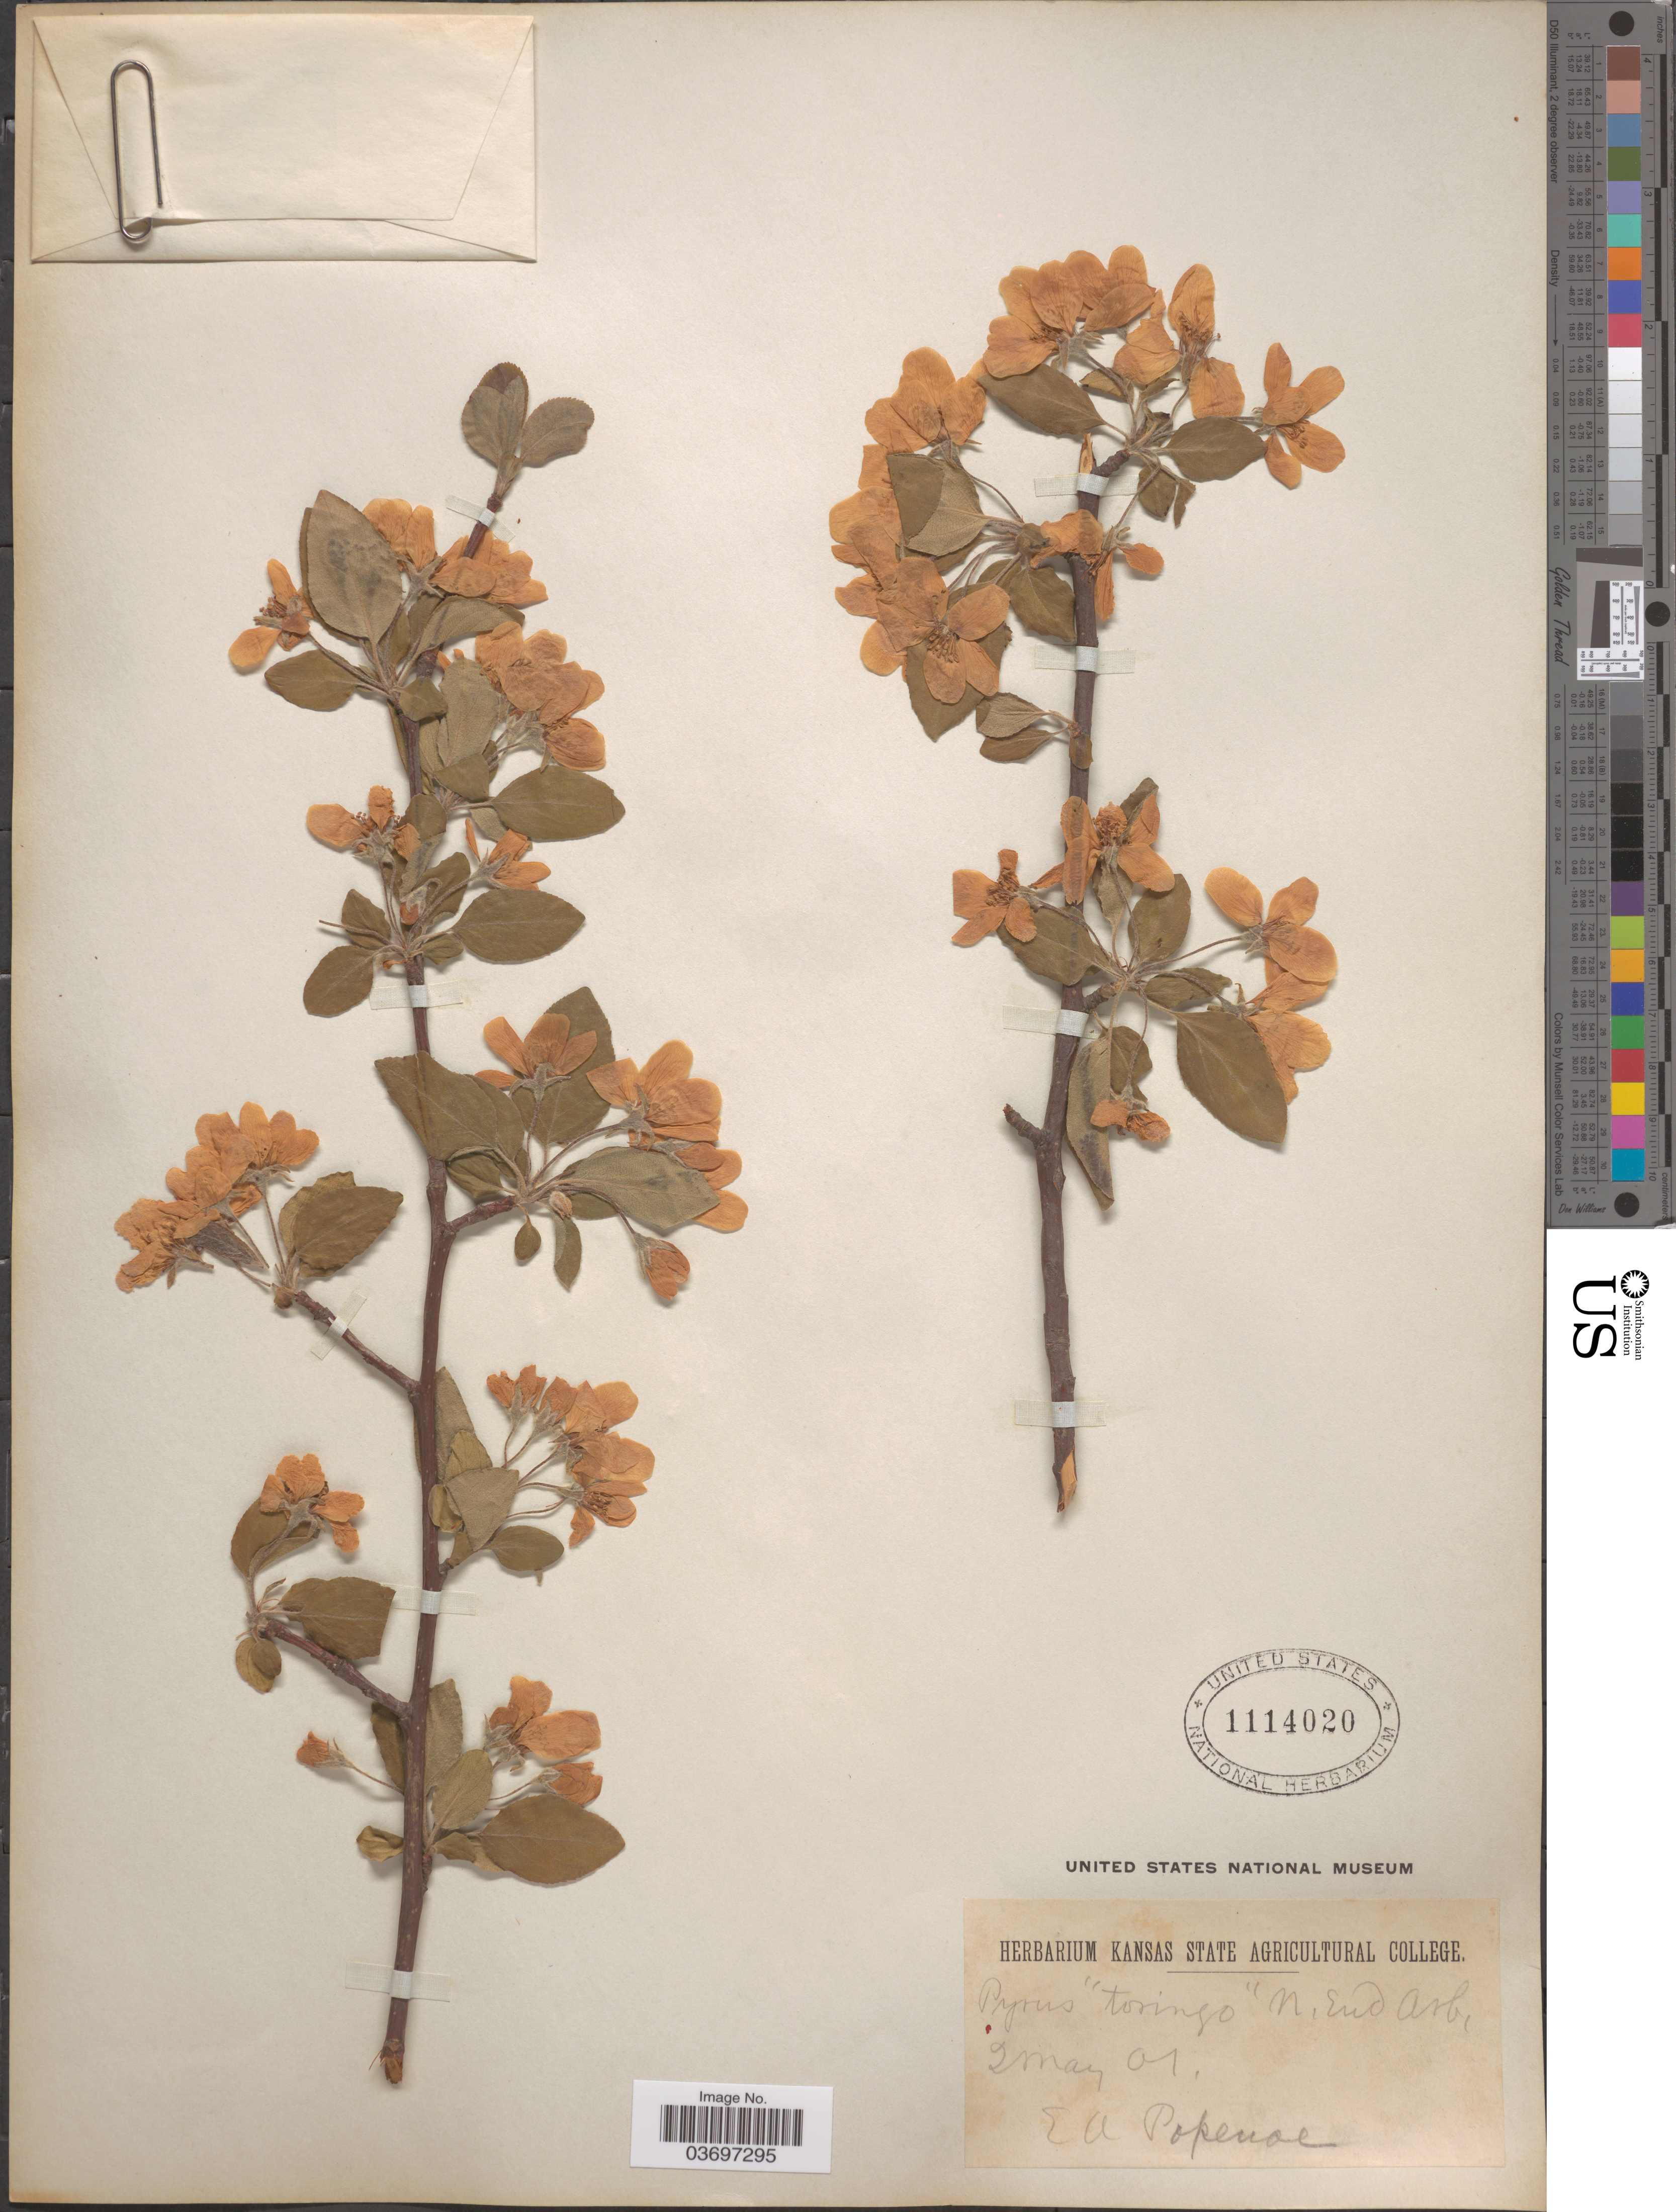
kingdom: Plantae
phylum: Tracheophyta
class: Magnoliopsida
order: Rosales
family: Rosaceae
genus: Malus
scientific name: Malus sieboldii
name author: Rehder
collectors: E. A. Popenoe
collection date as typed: Transcribed d/m/y: 2/5/1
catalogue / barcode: US 1114020